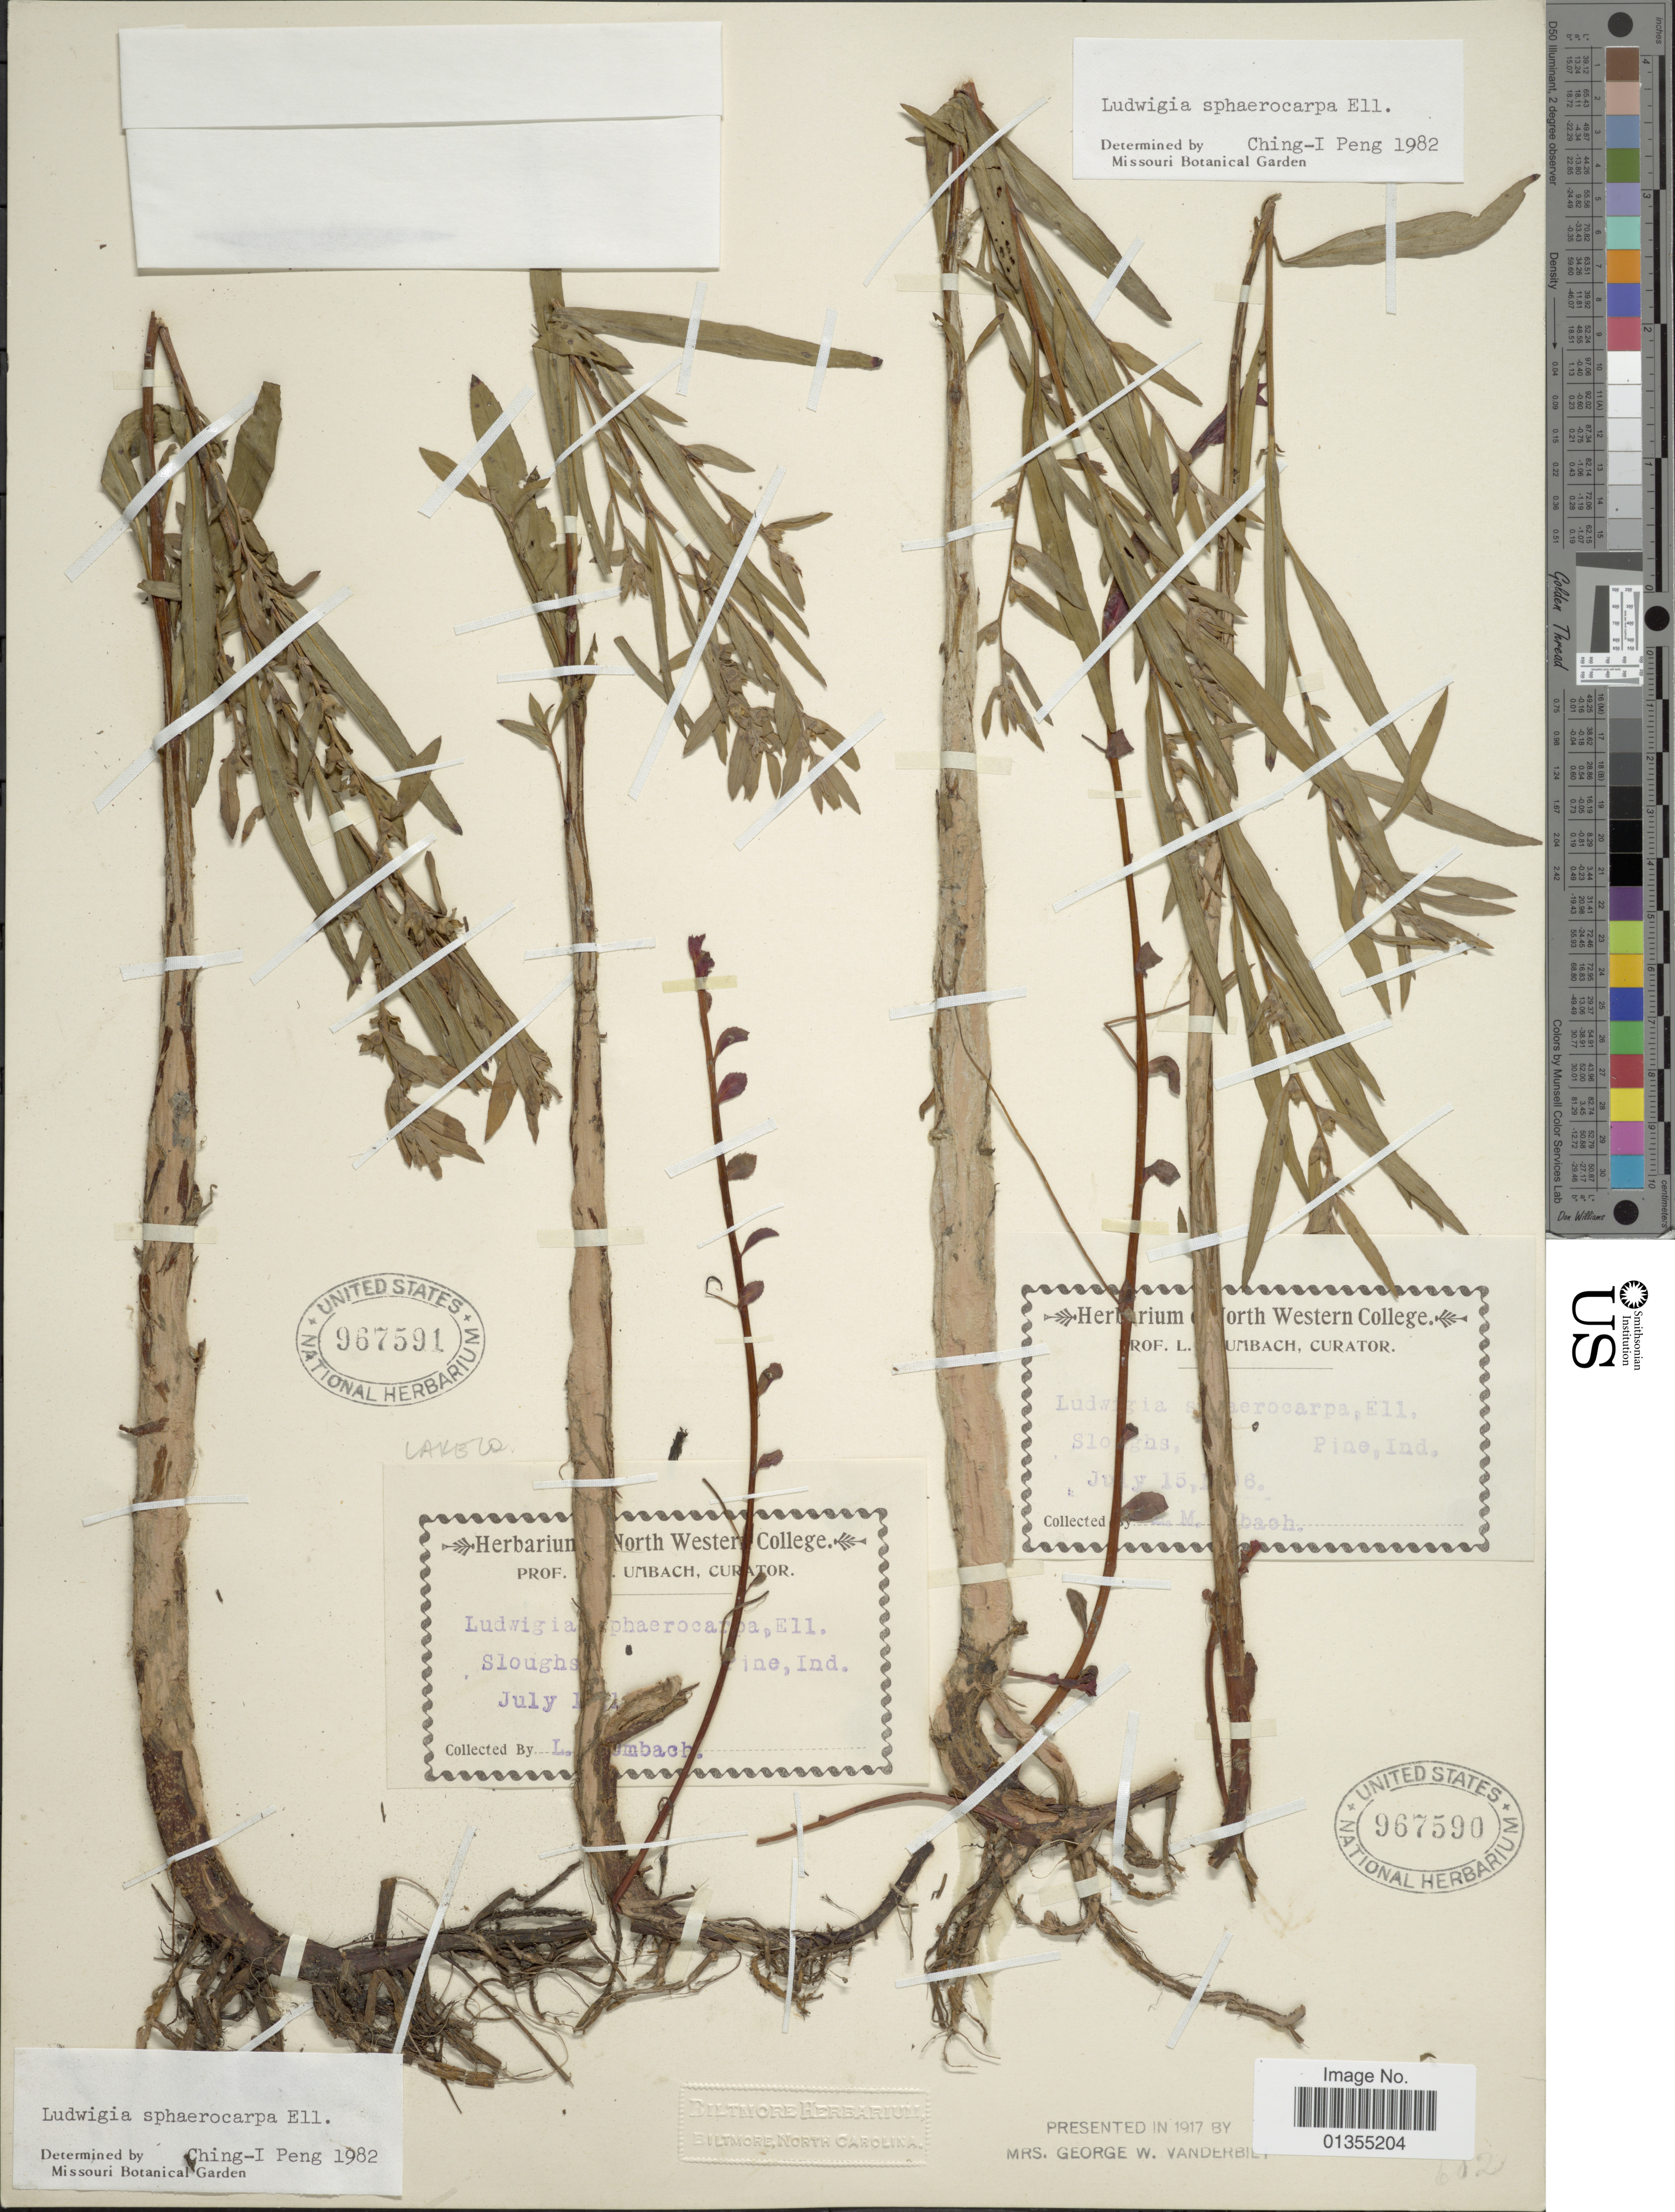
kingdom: Plantae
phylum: Tracheophyta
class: Magnoliopsida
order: Myrtales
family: Onagraceae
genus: Ludwigia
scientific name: Ludwigia sphaerocarpa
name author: Elliott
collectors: L. M. Umbach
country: United States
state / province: Indiana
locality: Sloughs, Pine, Ind.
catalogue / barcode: US 967591-2